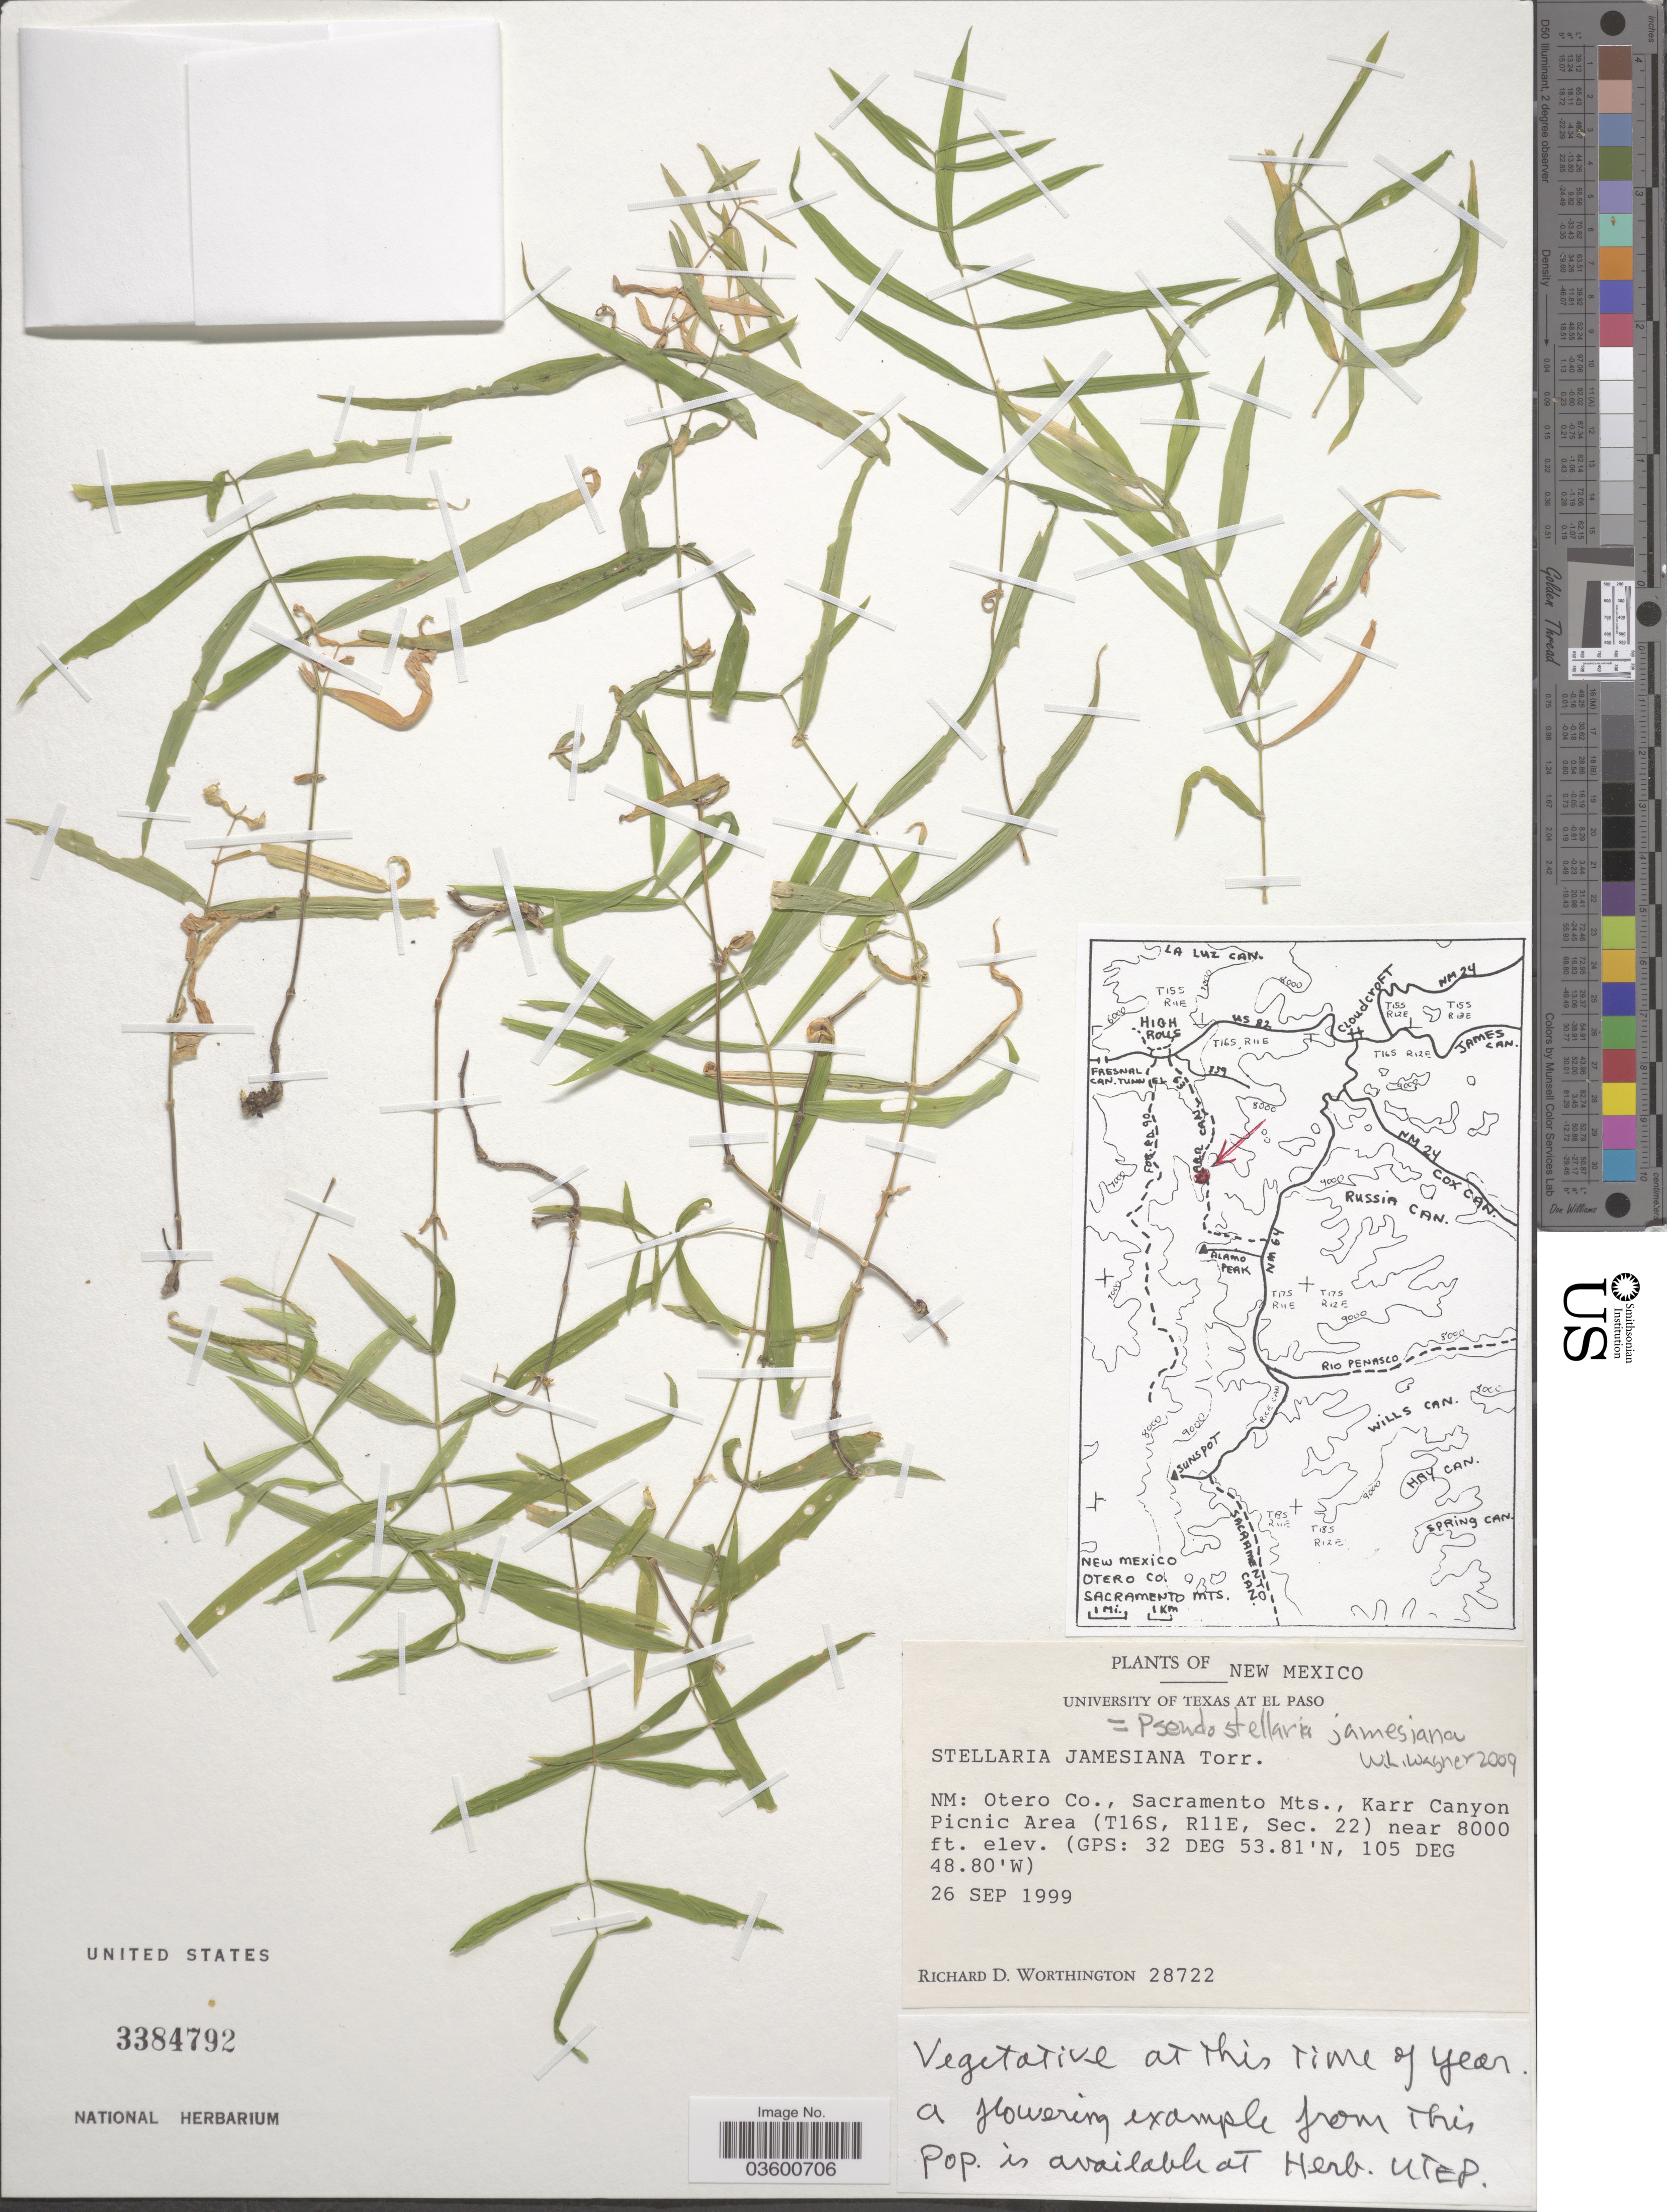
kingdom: Plantae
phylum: Tracheophyta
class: Magnoliopsida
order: Caryophyllales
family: Caryophyllaceae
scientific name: Torreyostellaria jamesiana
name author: (Torr.) Gang Yao et al.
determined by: Strong, M. T., (US), Smithsonian Institution - National Museum of Natural History (UNITED STATES)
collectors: R. Worthington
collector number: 28722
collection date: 1999-09-26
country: United States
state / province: New Mexico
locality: Otero Co., Sacramento Mts., Karr Canyon Picnic Area (T16, R11E, Sec. 22).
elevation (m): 2438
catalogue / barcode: US 3384792